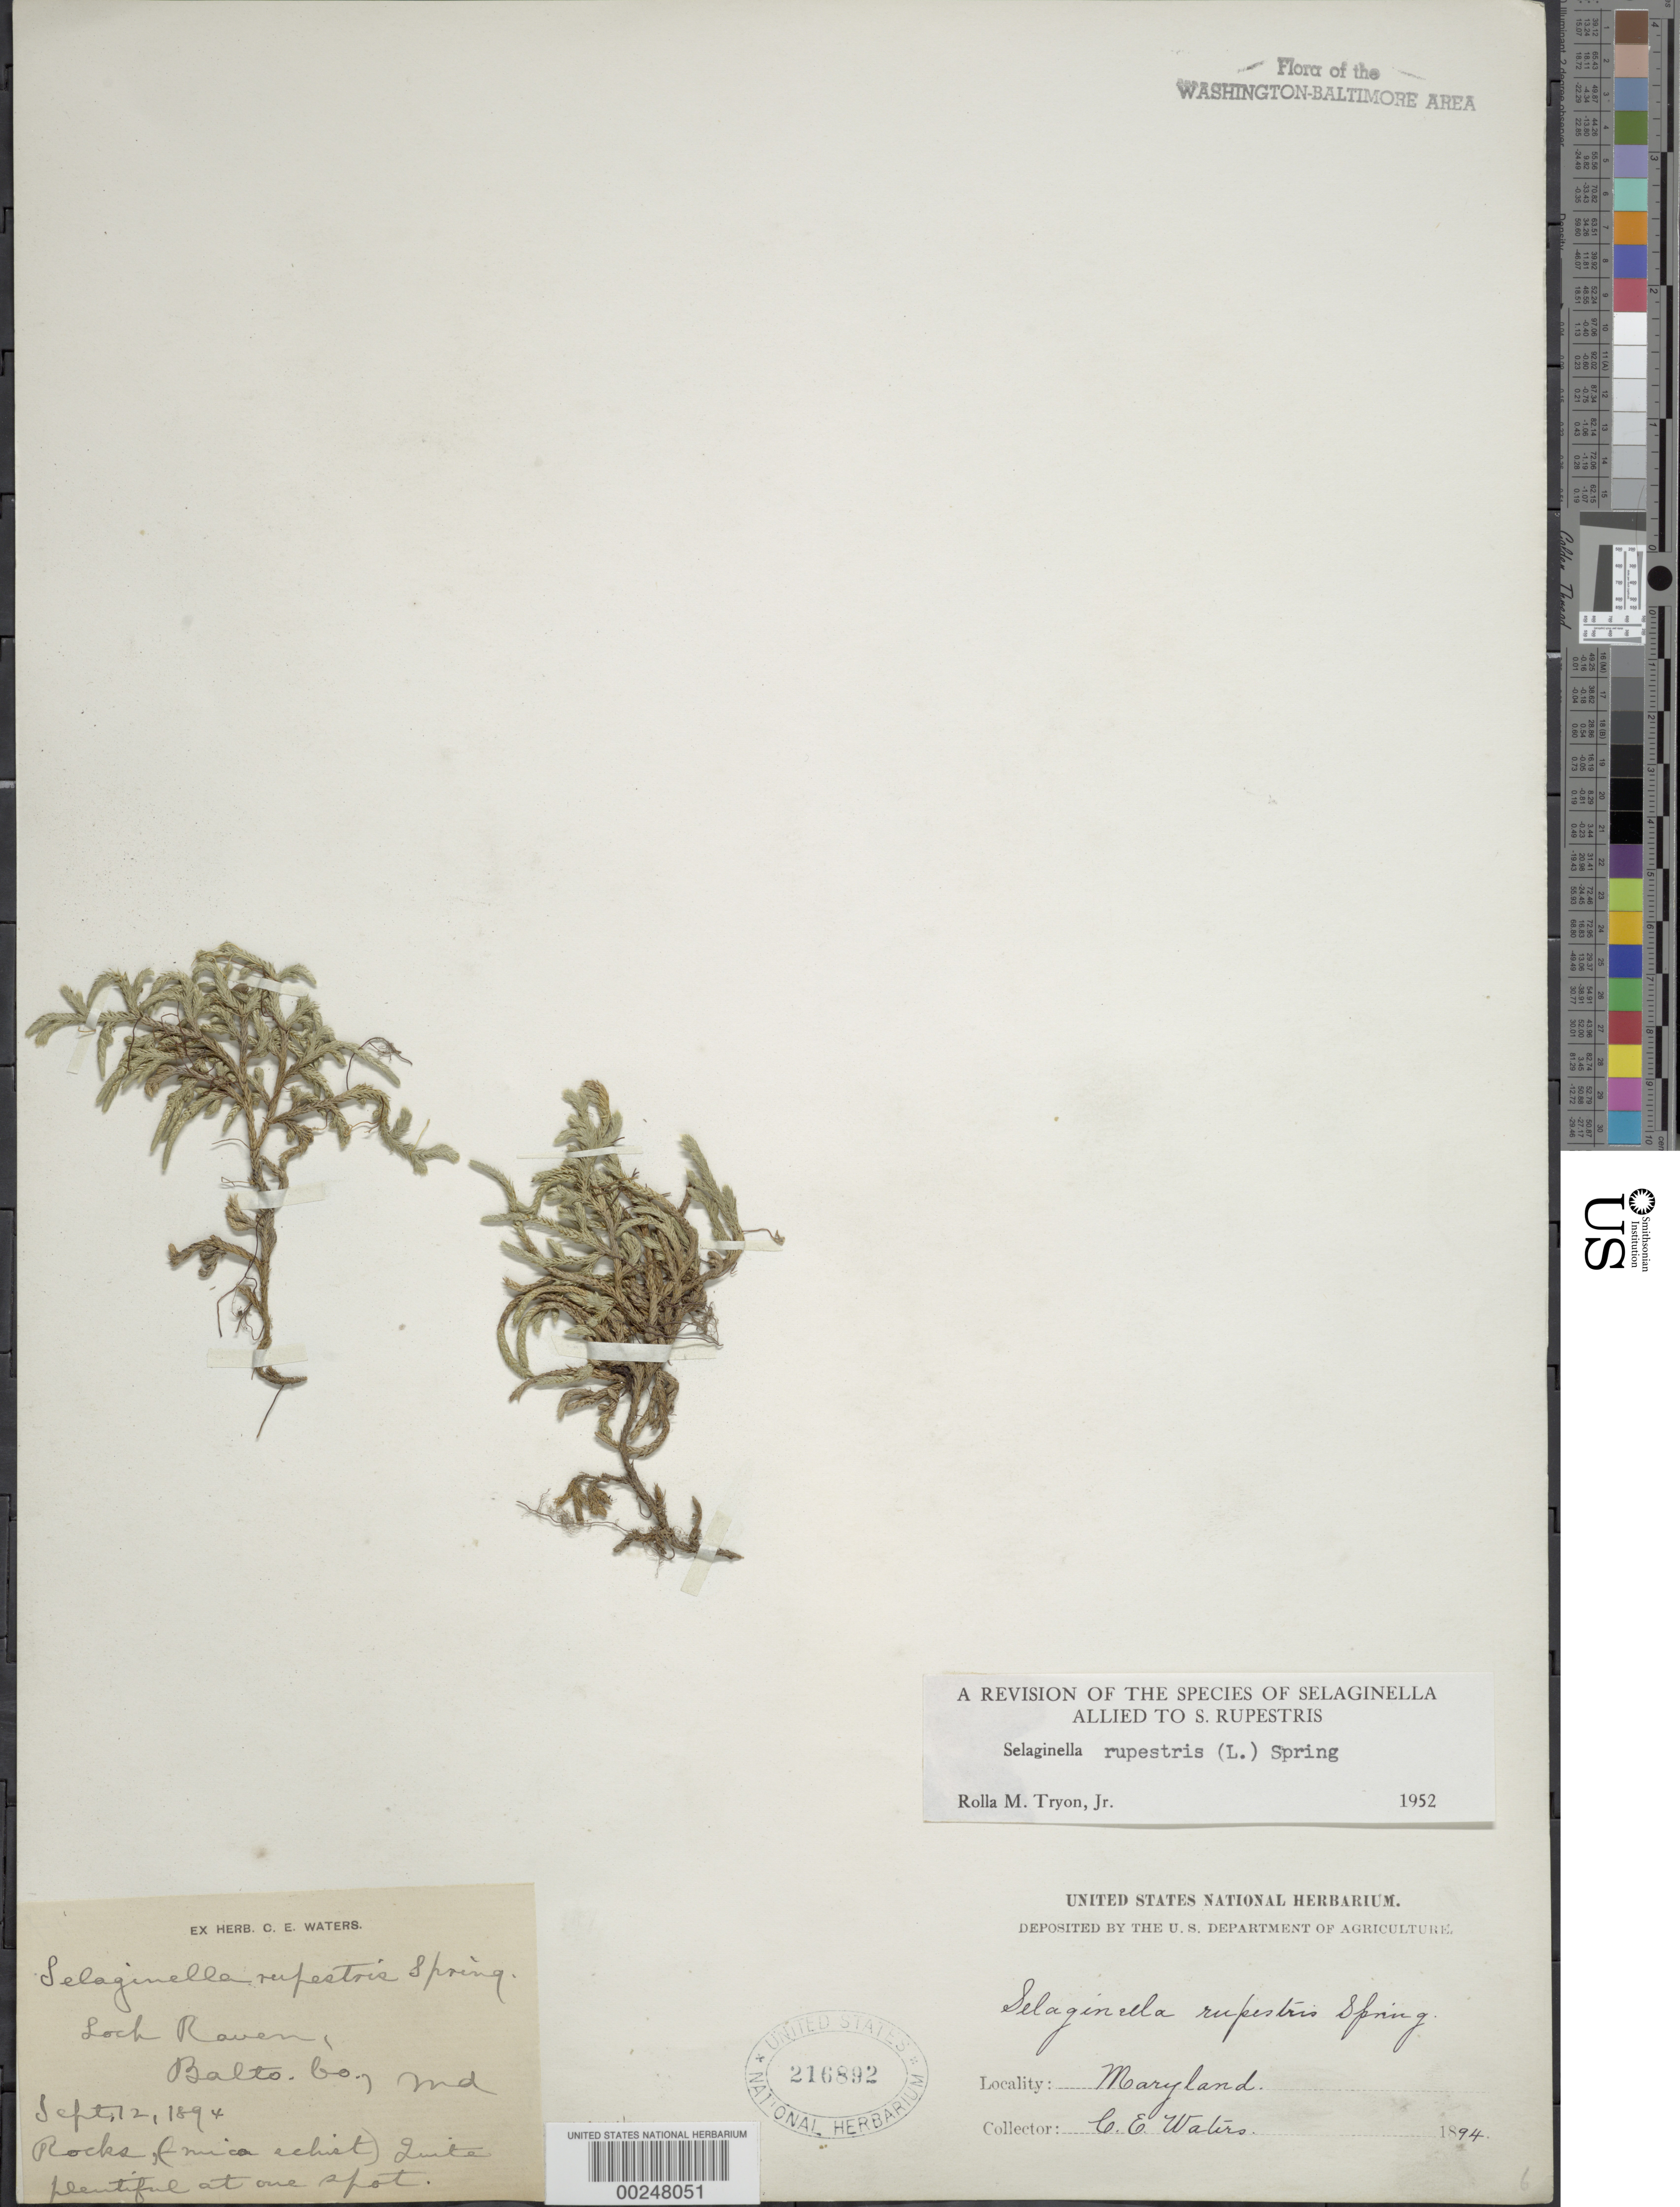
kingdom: Plantae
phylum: Tracheophyta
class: Lycopodiopsida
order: Selaginellales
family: Selaginellaceae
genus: Selaginella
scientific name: Selaginella rupestris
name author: (L.) Spring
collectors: C. Waters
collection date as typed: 12 Sep 1894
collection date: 1894-09-12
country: United States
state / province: Maryland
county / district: Baltimore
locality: Loch Raven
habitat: Rocks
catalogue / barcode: US 216892